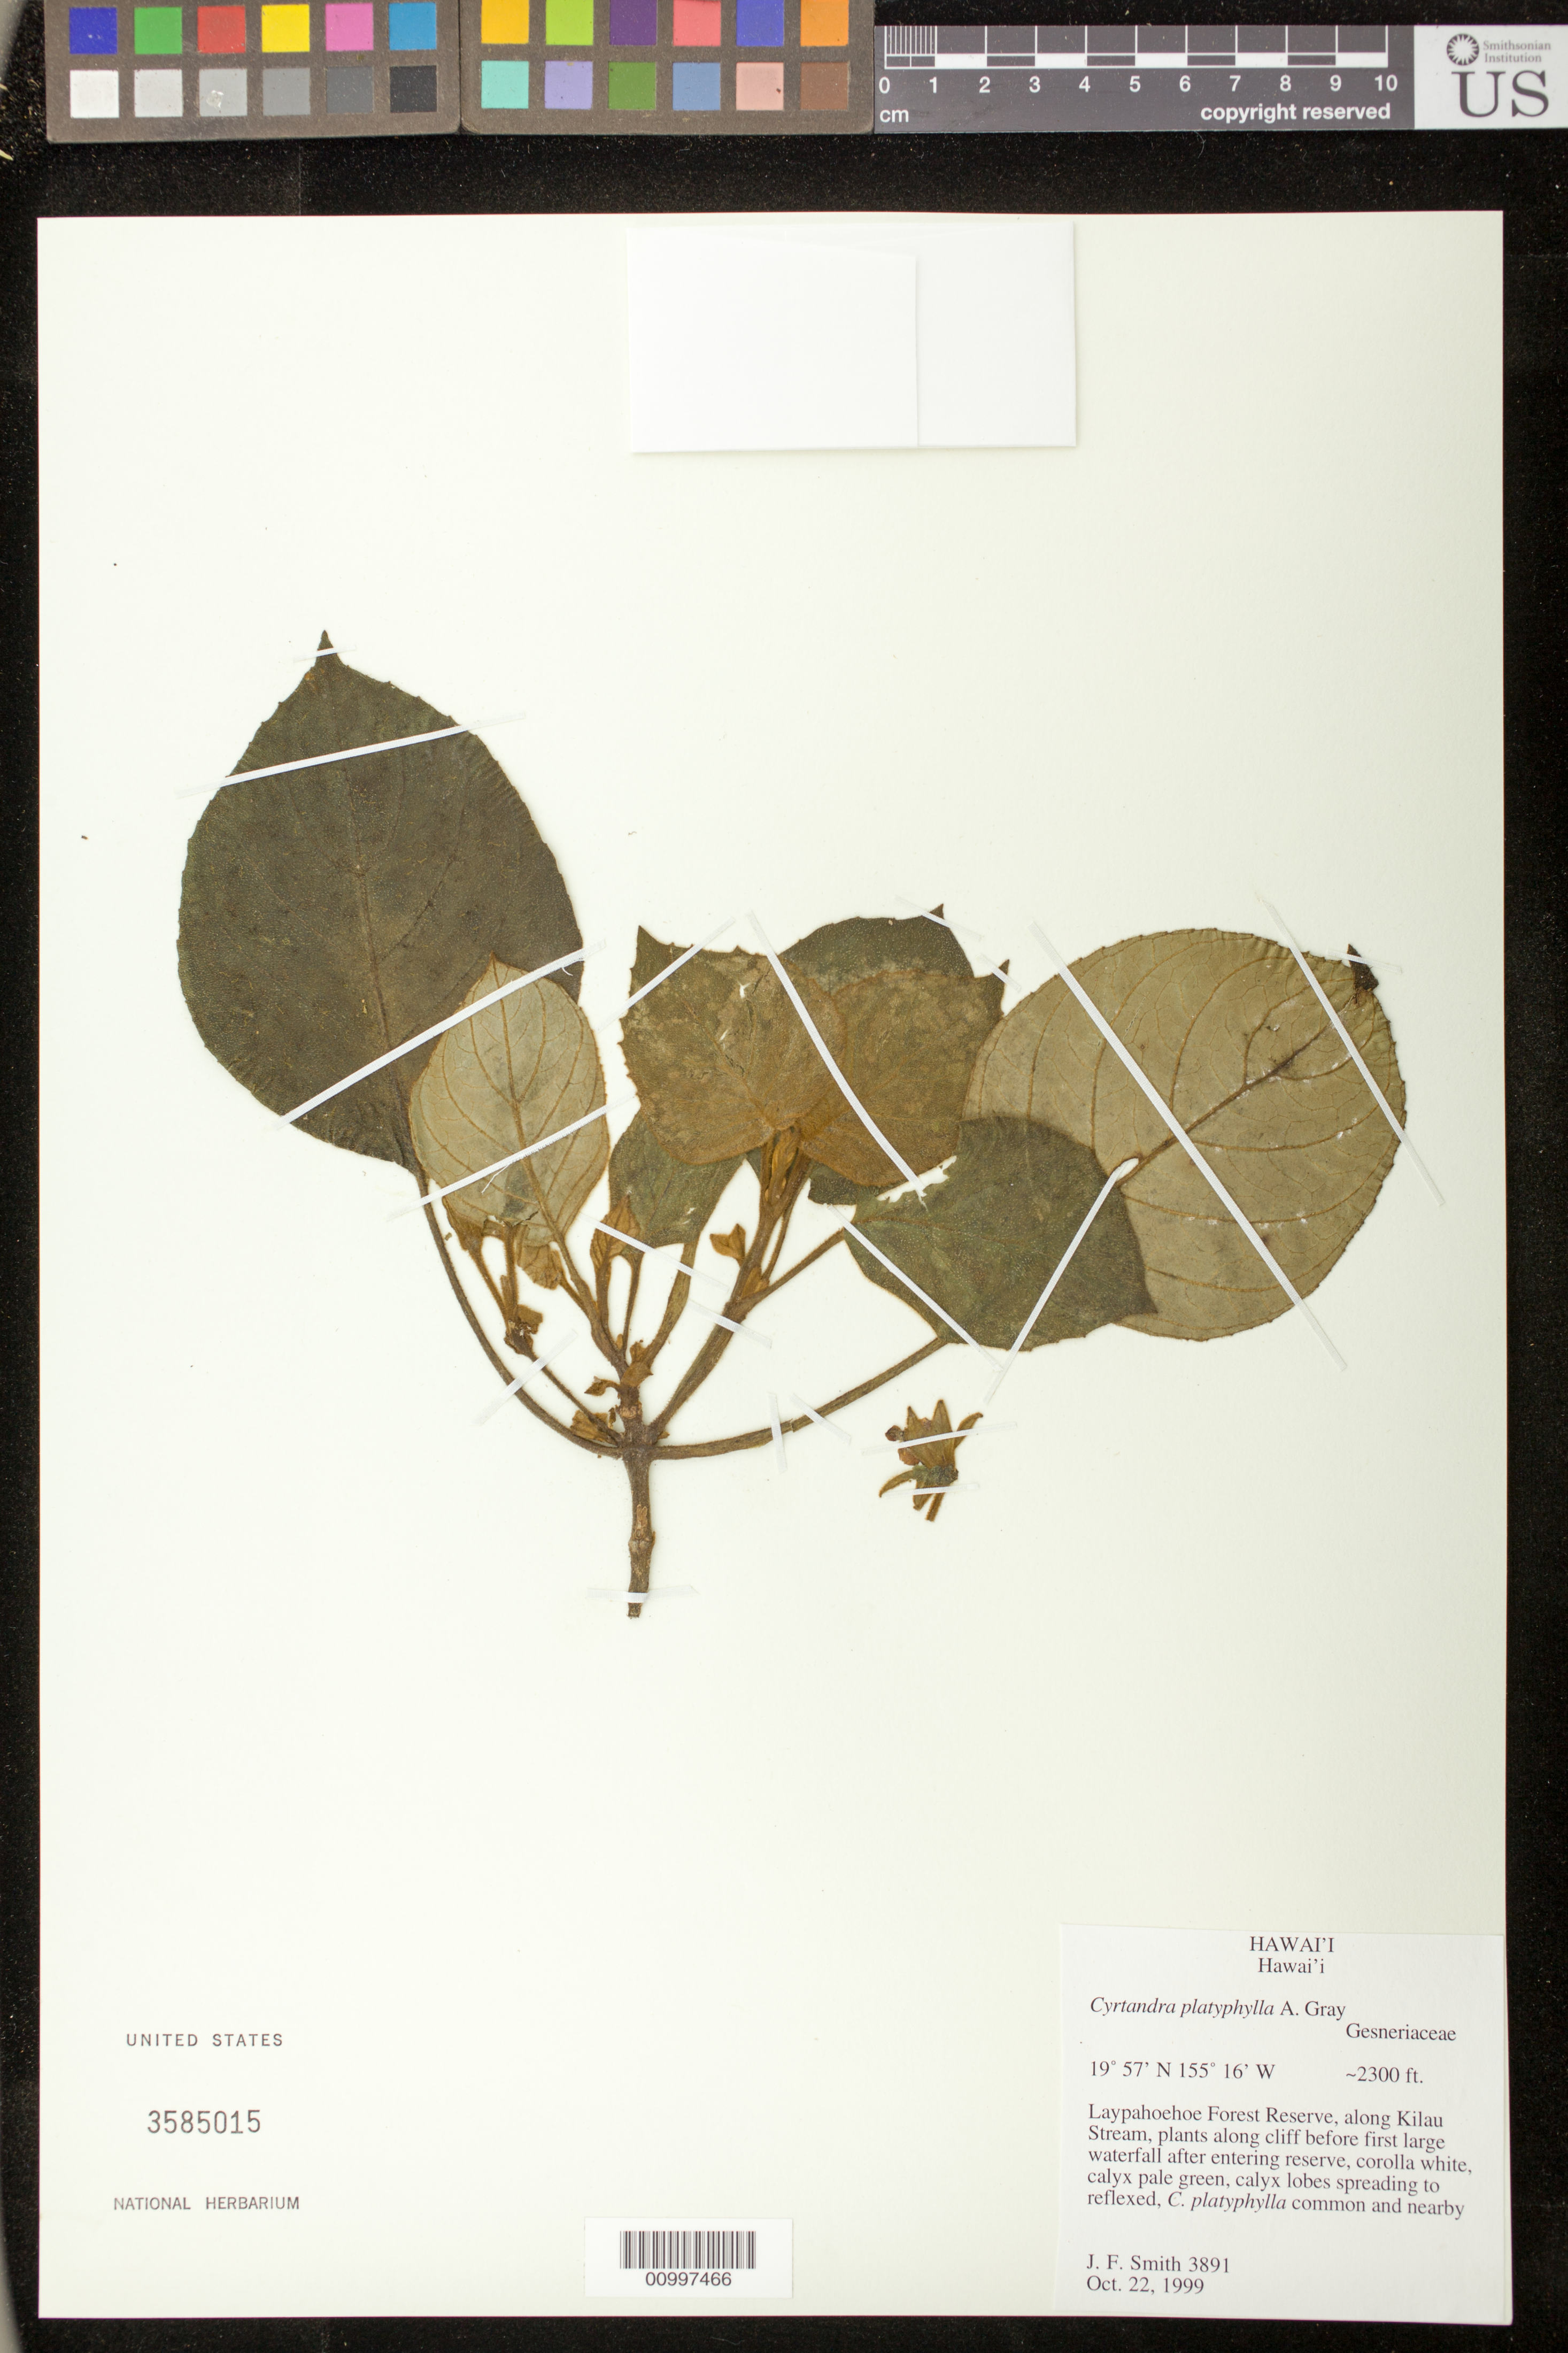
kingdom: Plantae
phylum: Tracheophyta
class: Magnoliopsida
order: Lamiales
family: Gesneriaceae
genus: Cyrtandra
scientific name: Cyrtandra platyphylla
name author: A. Gray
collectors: J. F. Smith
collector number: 3891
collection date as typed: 22 Oct 1999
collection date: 1999-10-22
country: United States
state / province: Hawaii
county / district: Hawaii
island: Hawaii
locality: Laupahoehoe Forest Reserve, along Kilau Stream, plants along cliff before first large waterfall after entering reserve.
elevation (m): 700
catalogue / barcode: US 385015